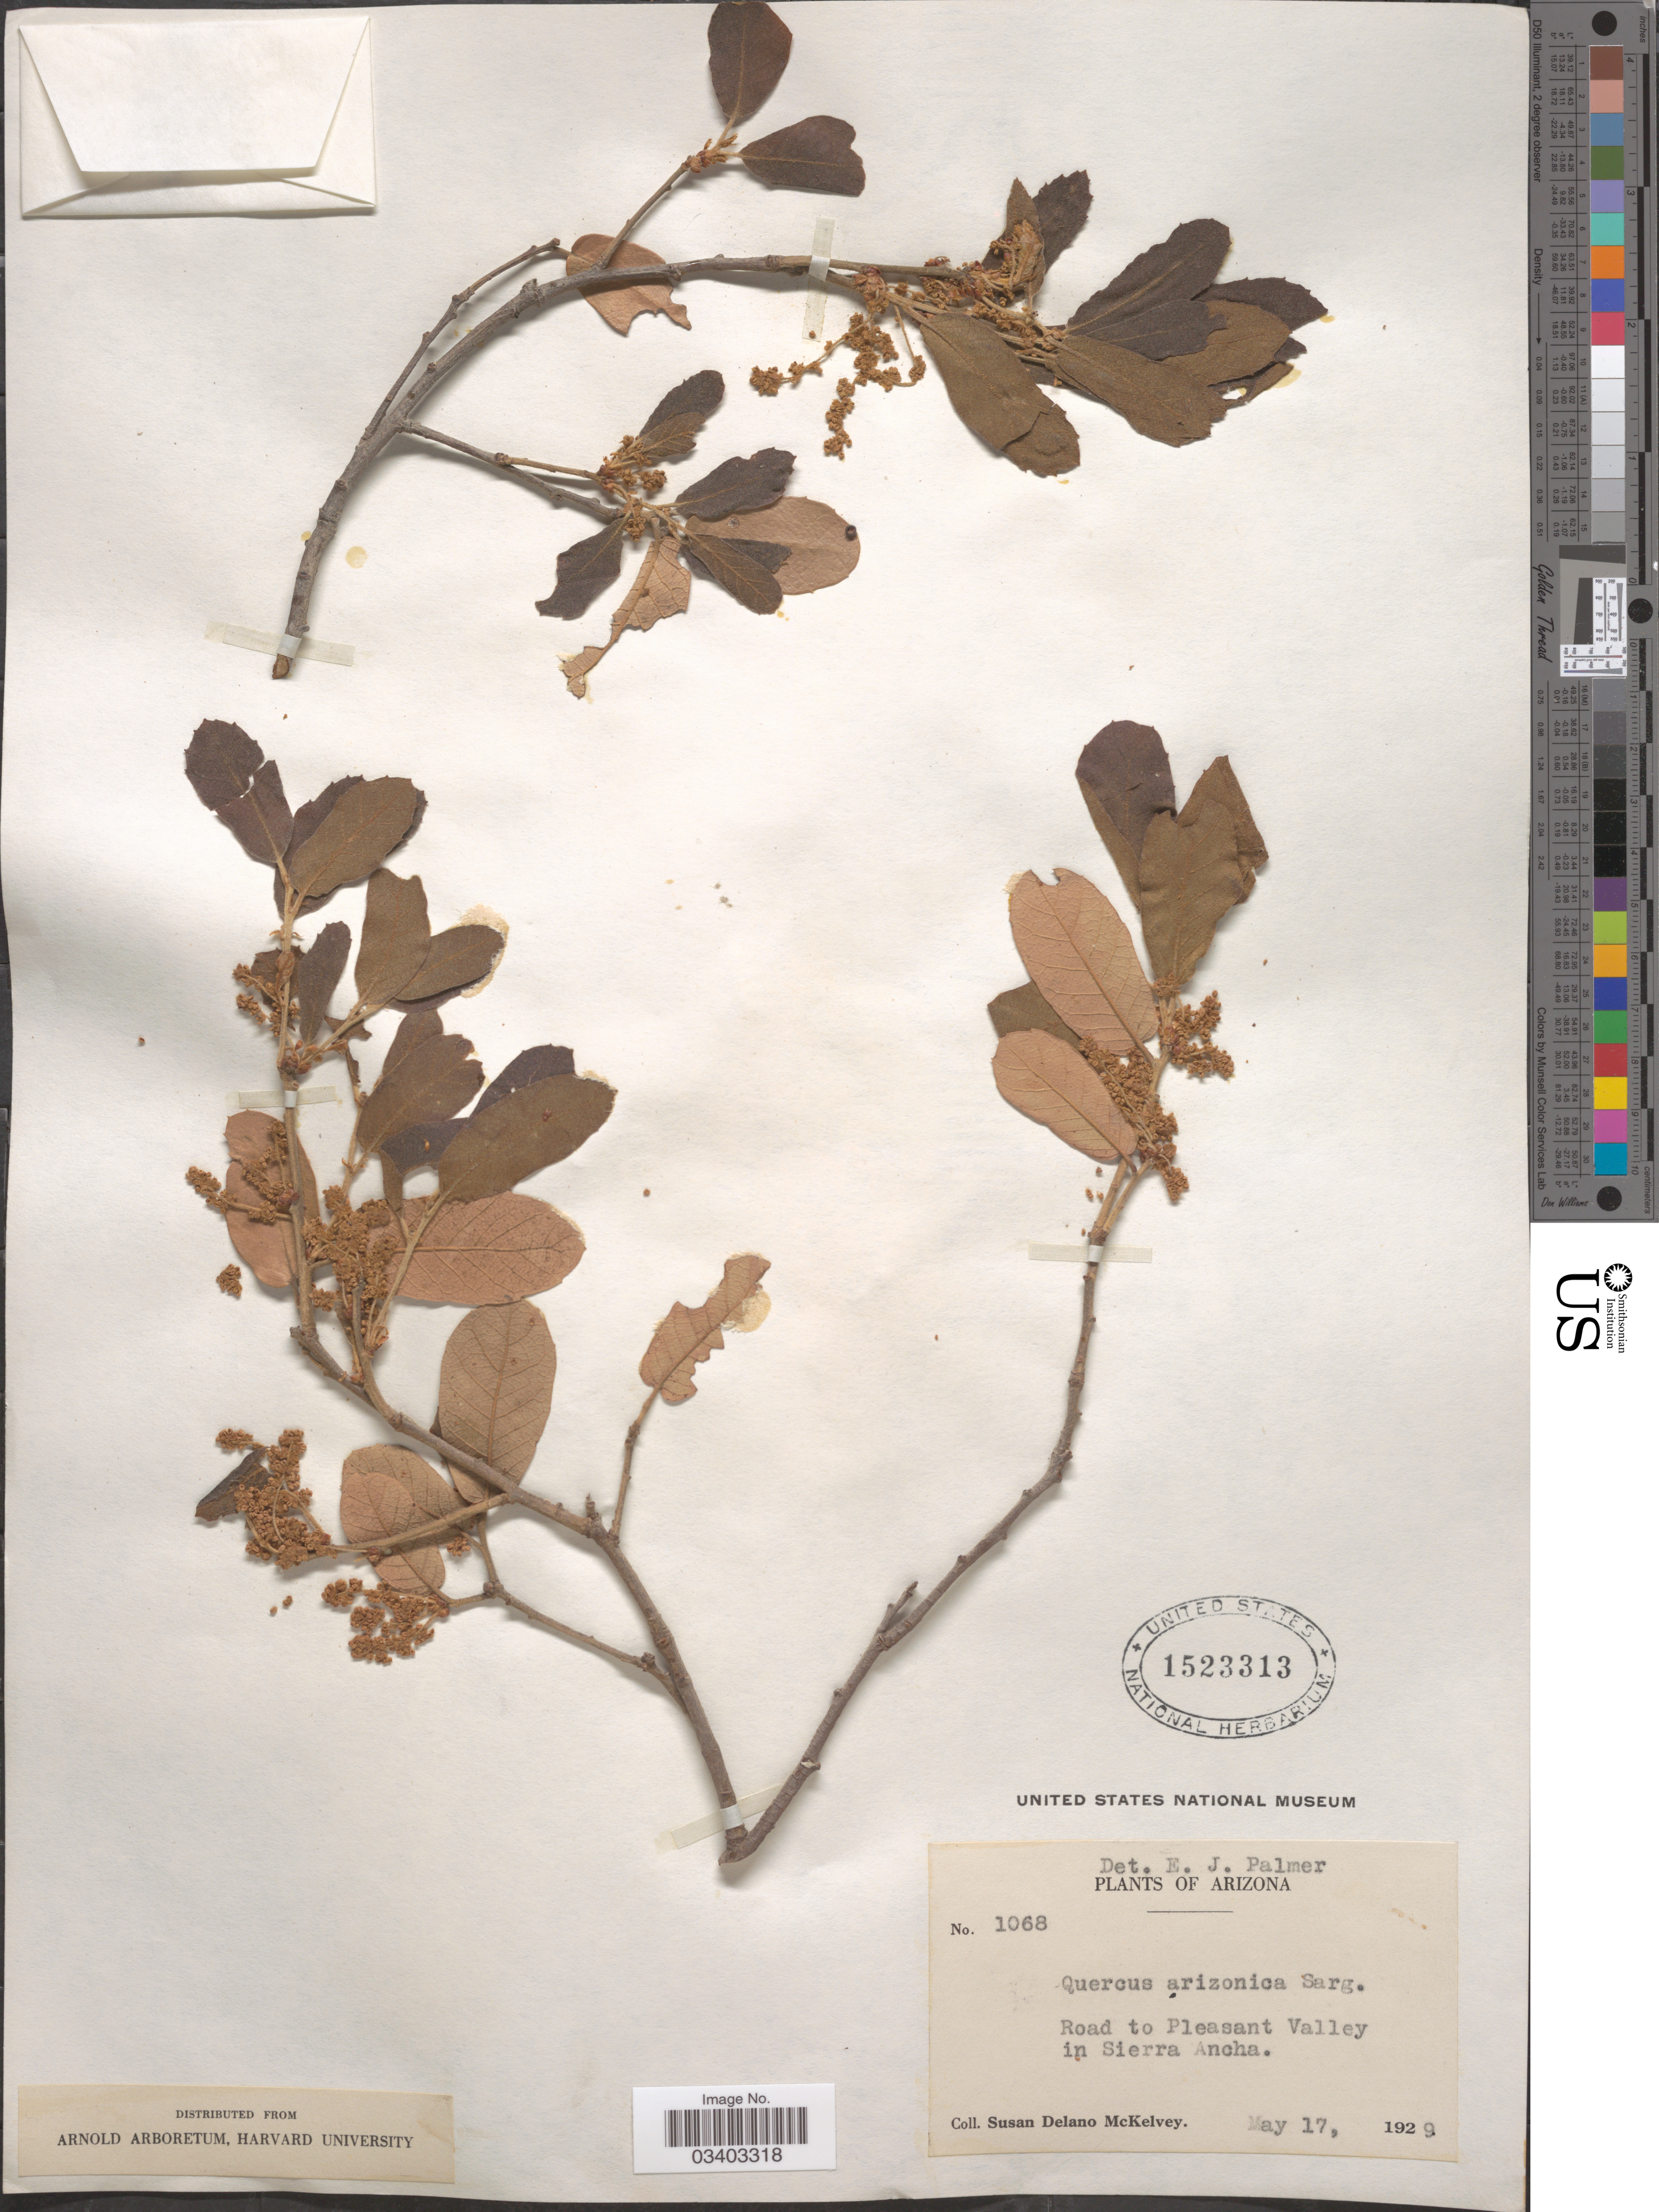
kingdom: Plantae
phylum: Tracheophyta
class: Magnoliopsida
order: Fagales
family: Fagaceae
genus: Quercus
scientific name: Quercus arizonica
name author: Sarg.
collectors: S. A. McKelvey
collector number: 1068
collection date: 1929-05-17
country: United States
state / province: Arizona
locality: Road to Pleasant Valley in Sierra Ancha.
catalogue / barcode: US 1523313